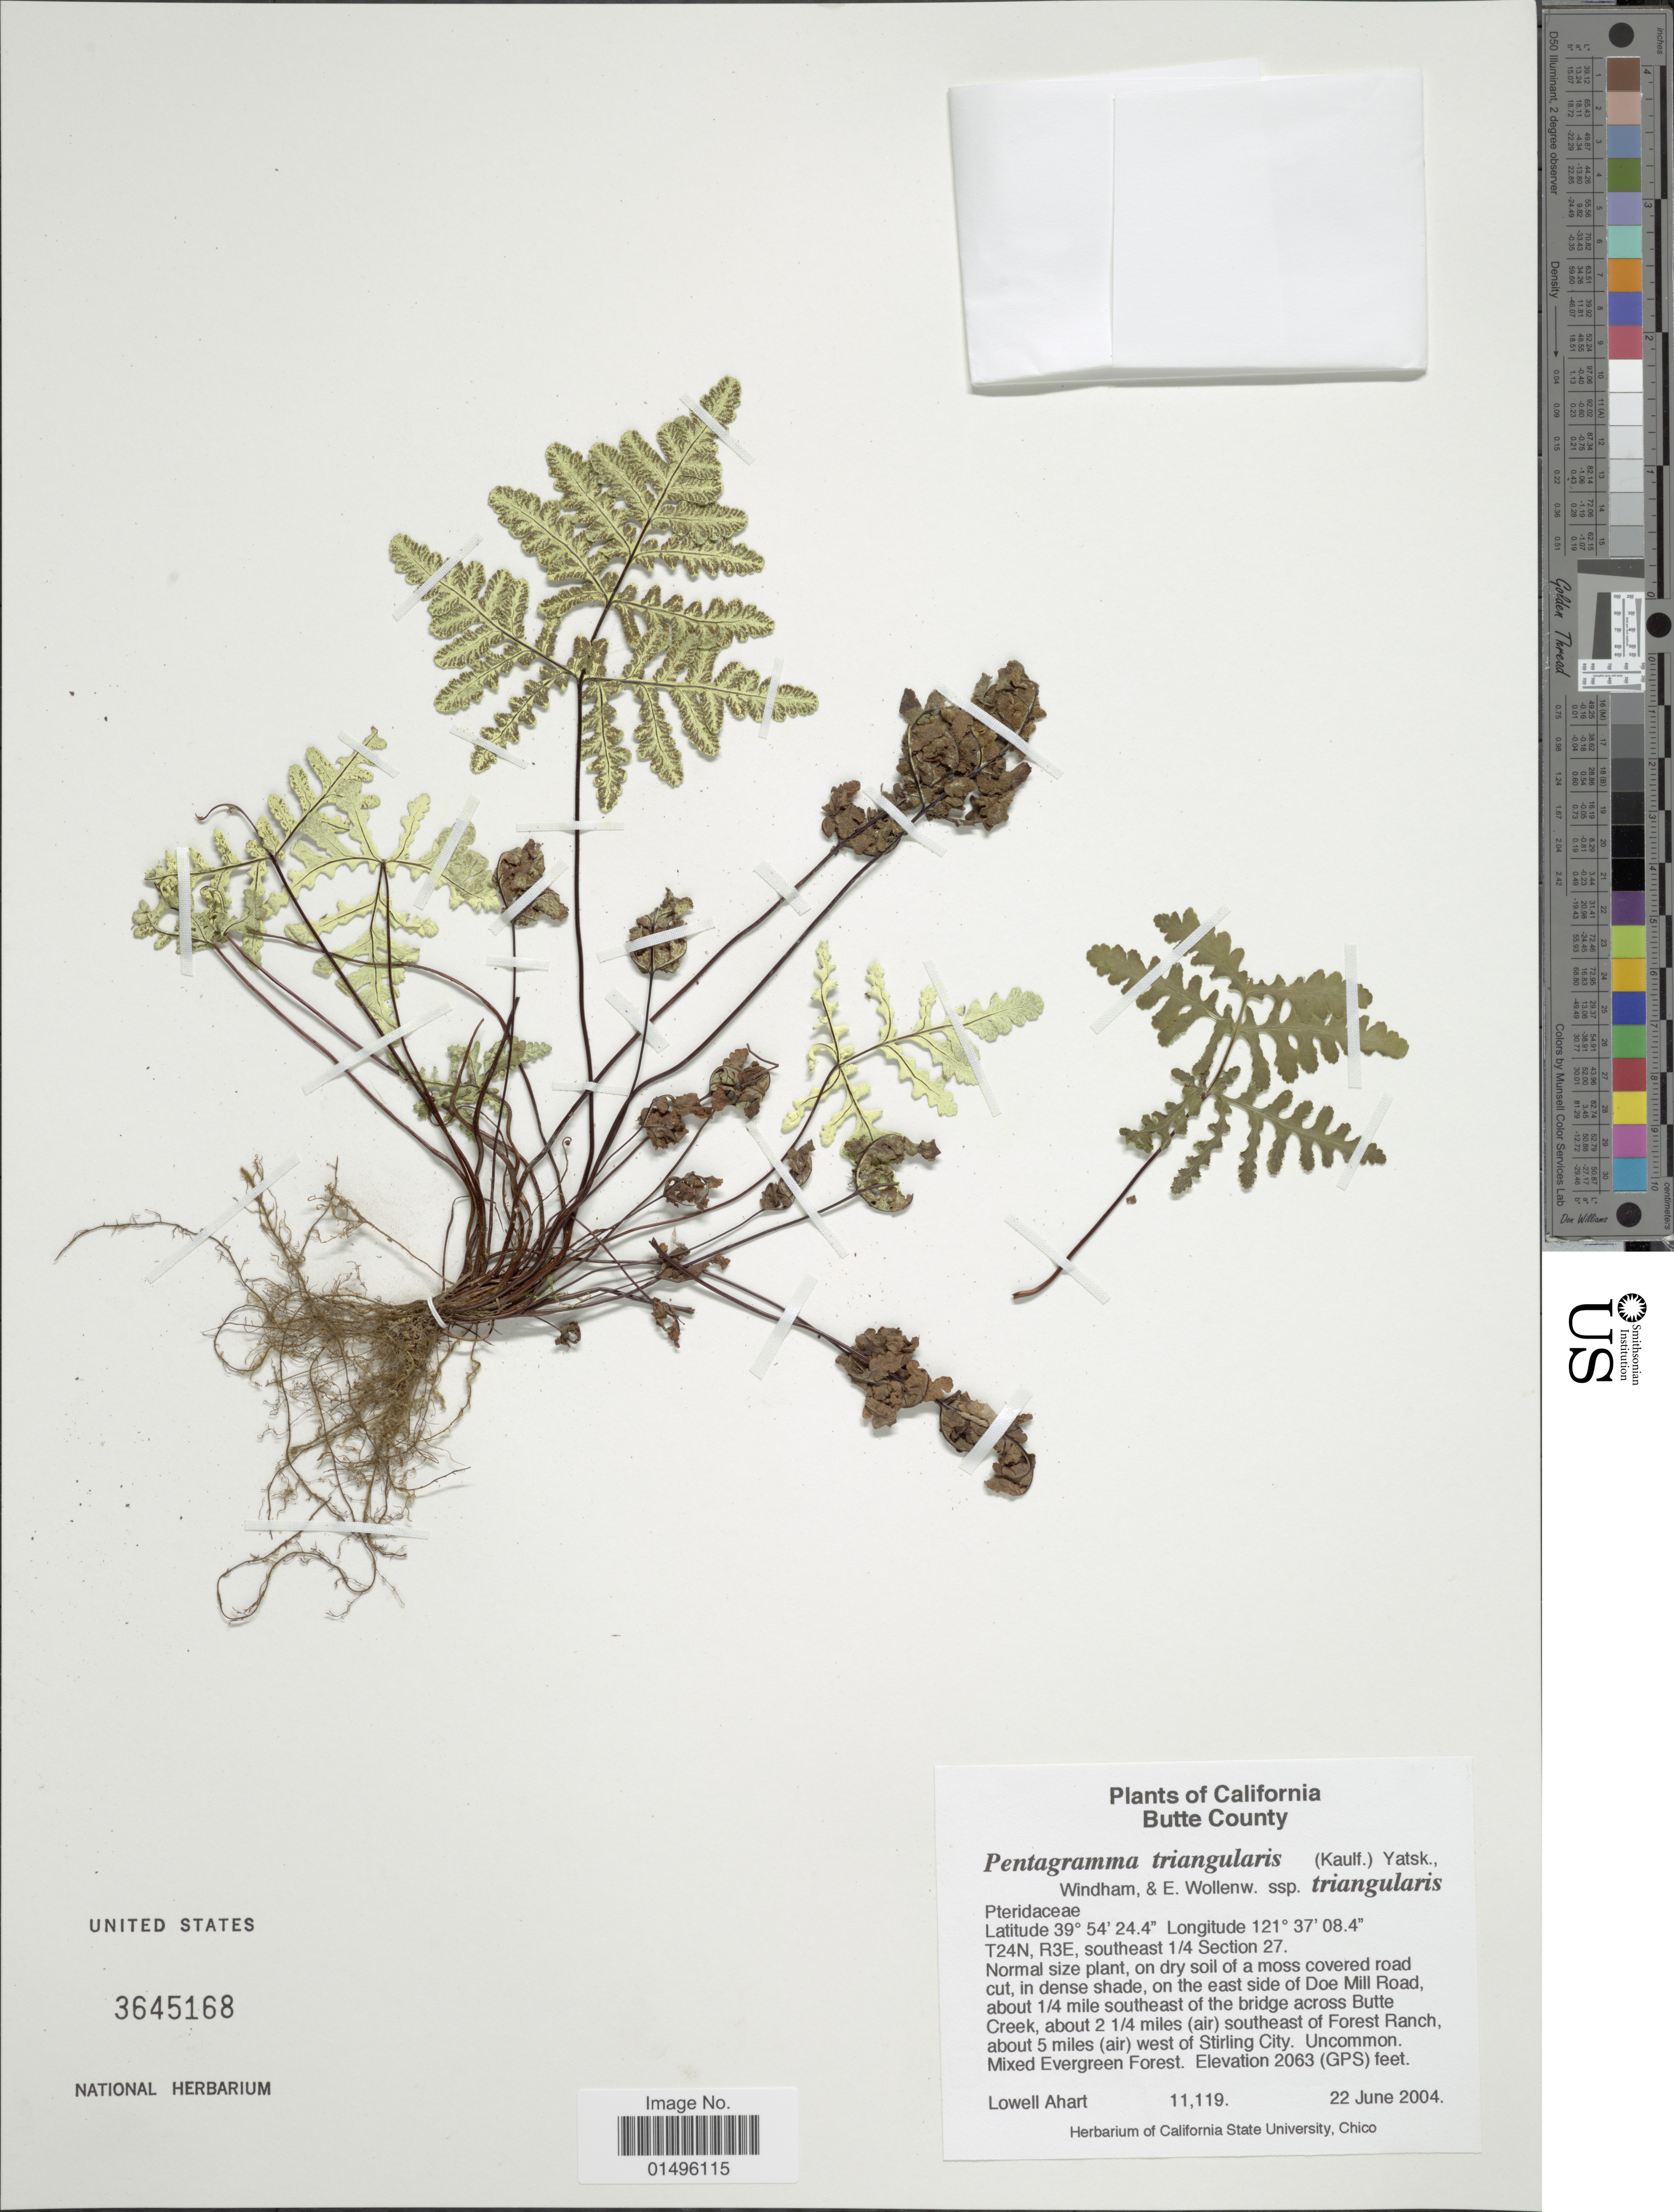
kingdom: Plantae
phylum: Tracheophyta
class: Polypodiopsida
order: Polypodiales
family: Pteridaceae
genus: Pentagramma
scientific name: Pentagramma triangularis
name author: (Kaulf.) Yatsk. et al.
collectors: L. Ahart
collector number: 11119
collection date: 2004-06-22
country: United States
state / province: California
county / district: Butte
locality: California, Butte County, on the east side of Doe Mill Road, about 1/4 mile southeast of the bridge across Butte Creek, about 2 1/4 miles (air) southeast of Forest Ranch, about 5 miles (air) west of Stirling City.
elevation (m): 629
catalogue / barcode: US 3645168